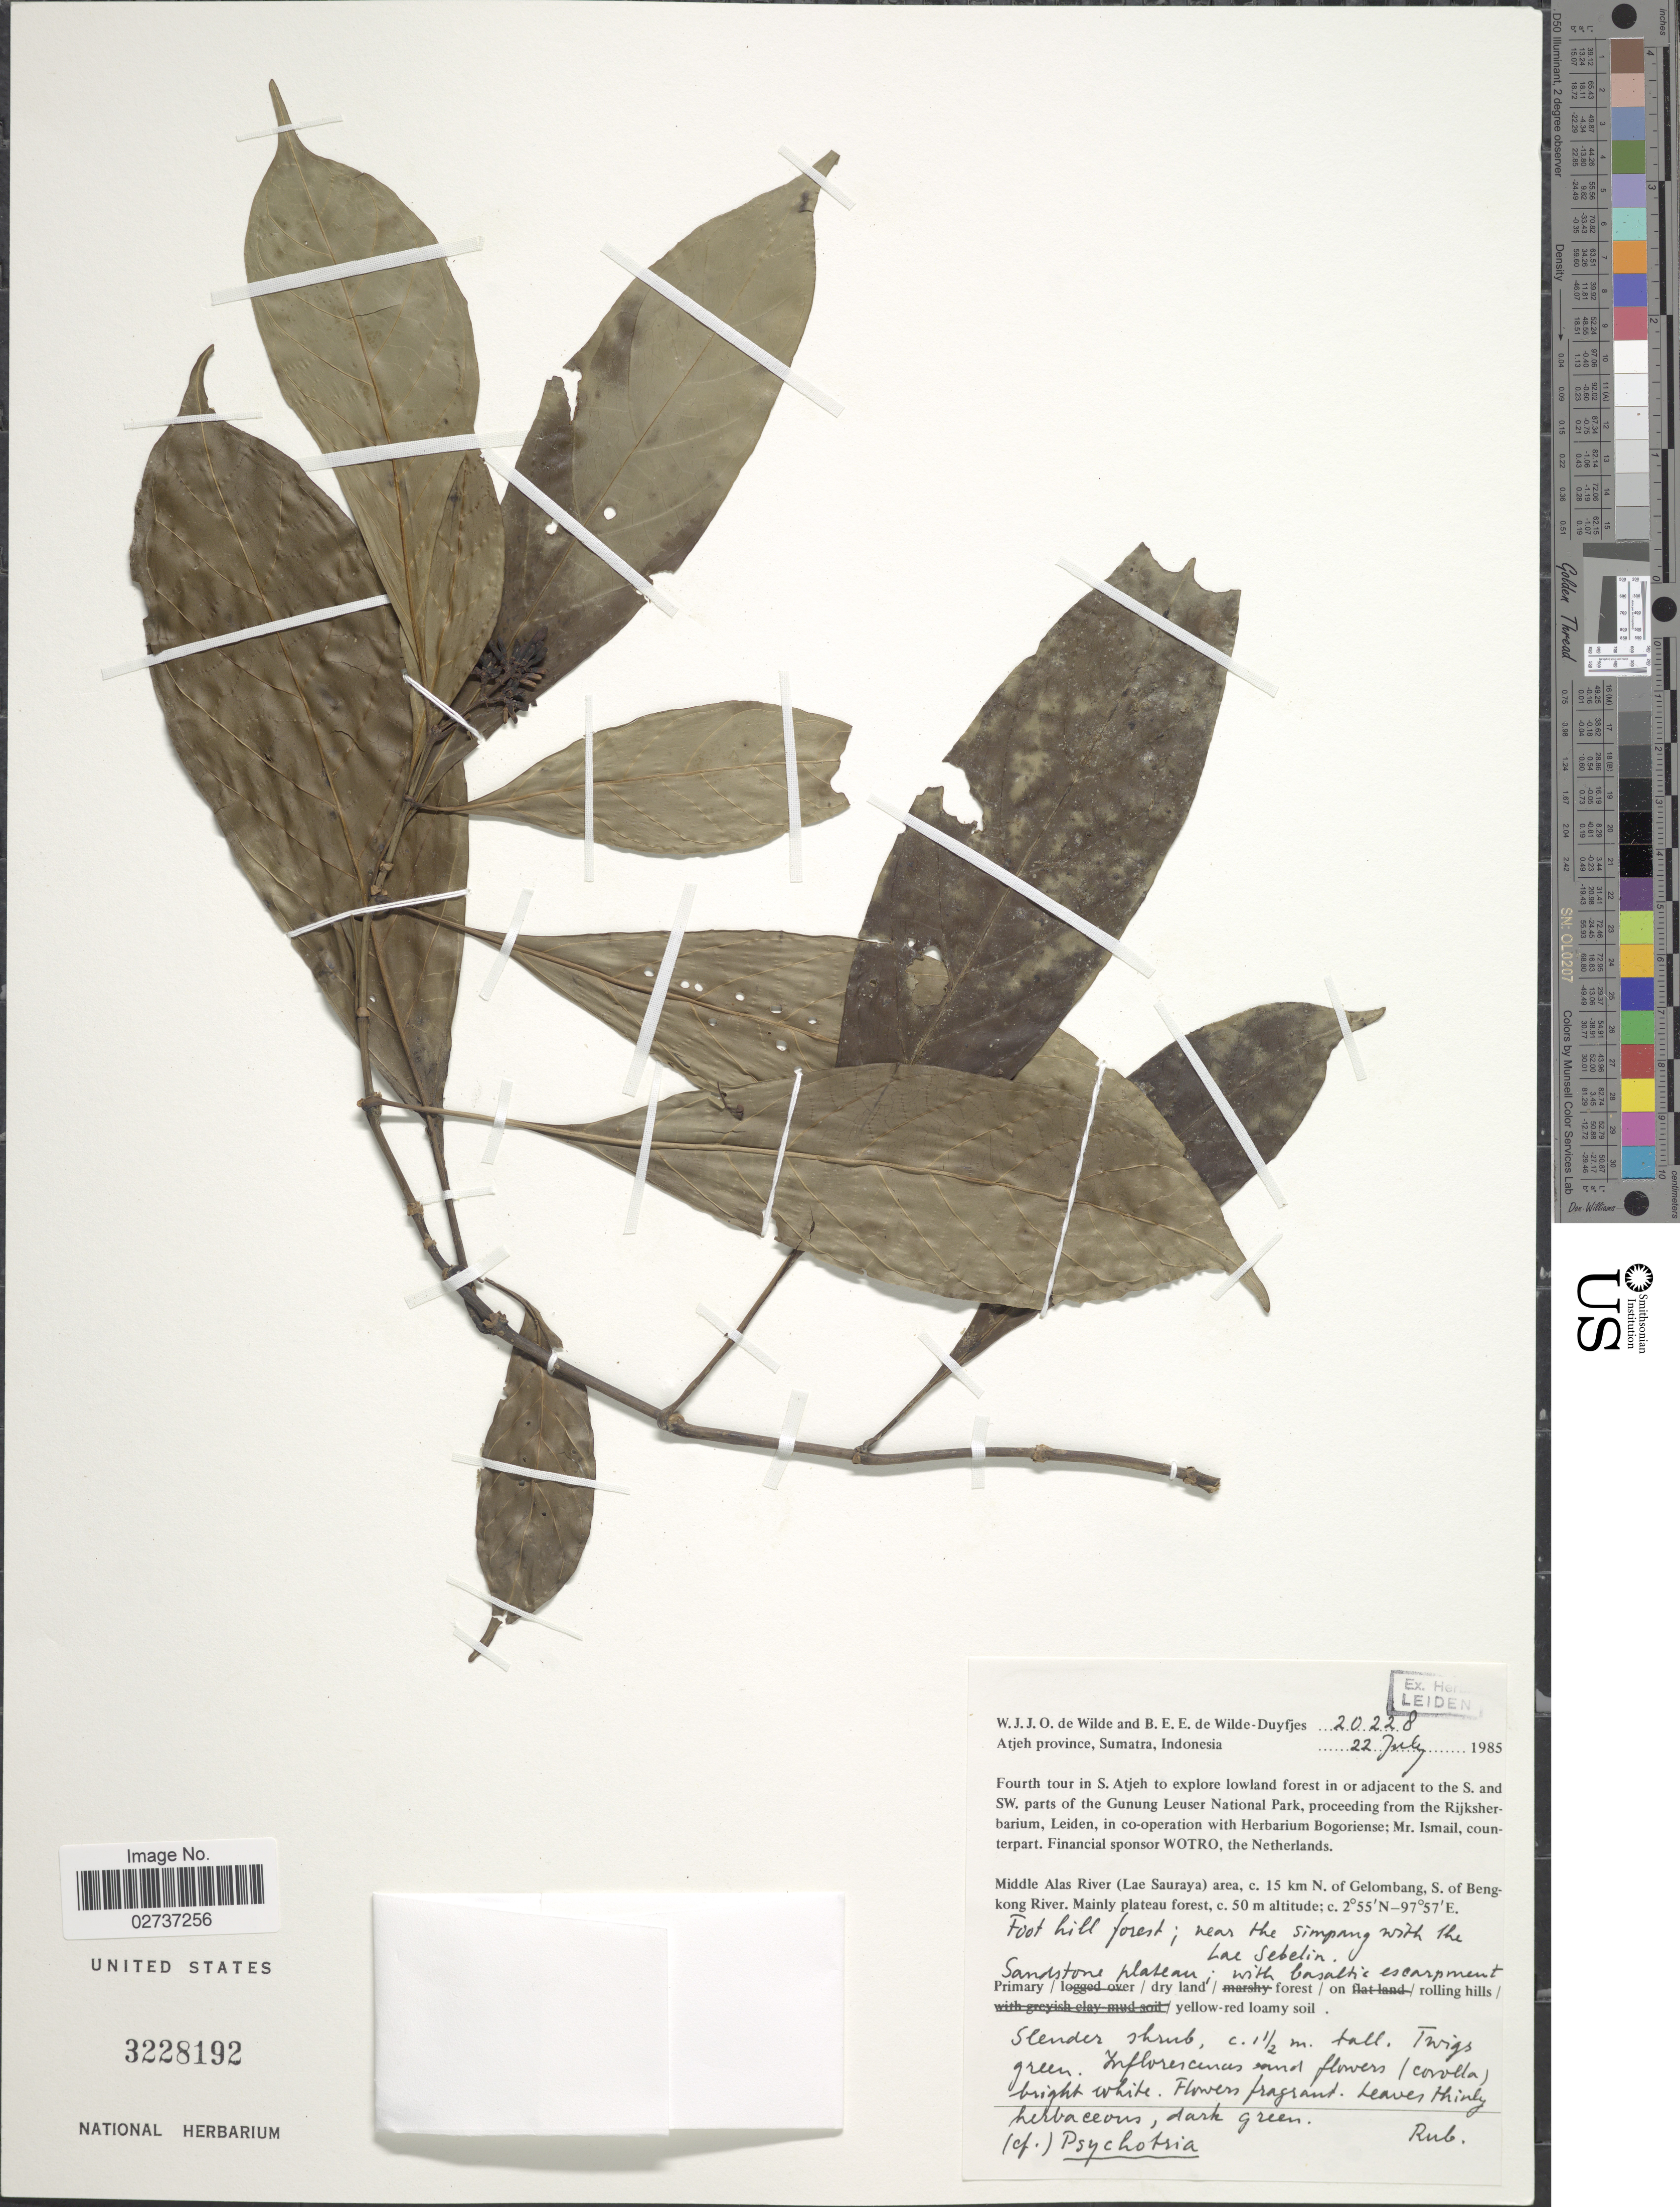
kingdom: Plantae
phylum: Tracheophyta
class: Magnoliopsida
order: Gentianales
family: Rubiaceae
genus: Psychotria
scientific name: Psychotria sp.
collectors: W. J. de Wilde & B. E. de Wilde-Duyfjes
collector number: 20228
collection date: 1985-07-22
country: Indonesia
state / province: Sumatra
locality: Atjeh Province, Middle Alas River (Lae Sauraya) area, c. 15 km N. of Gelombang, S. of Bengkong River. Mainly plateau forest, Foot hill forest; near the Simpang with the Lae Sebelin.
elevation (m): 50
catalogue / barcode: US 3228192